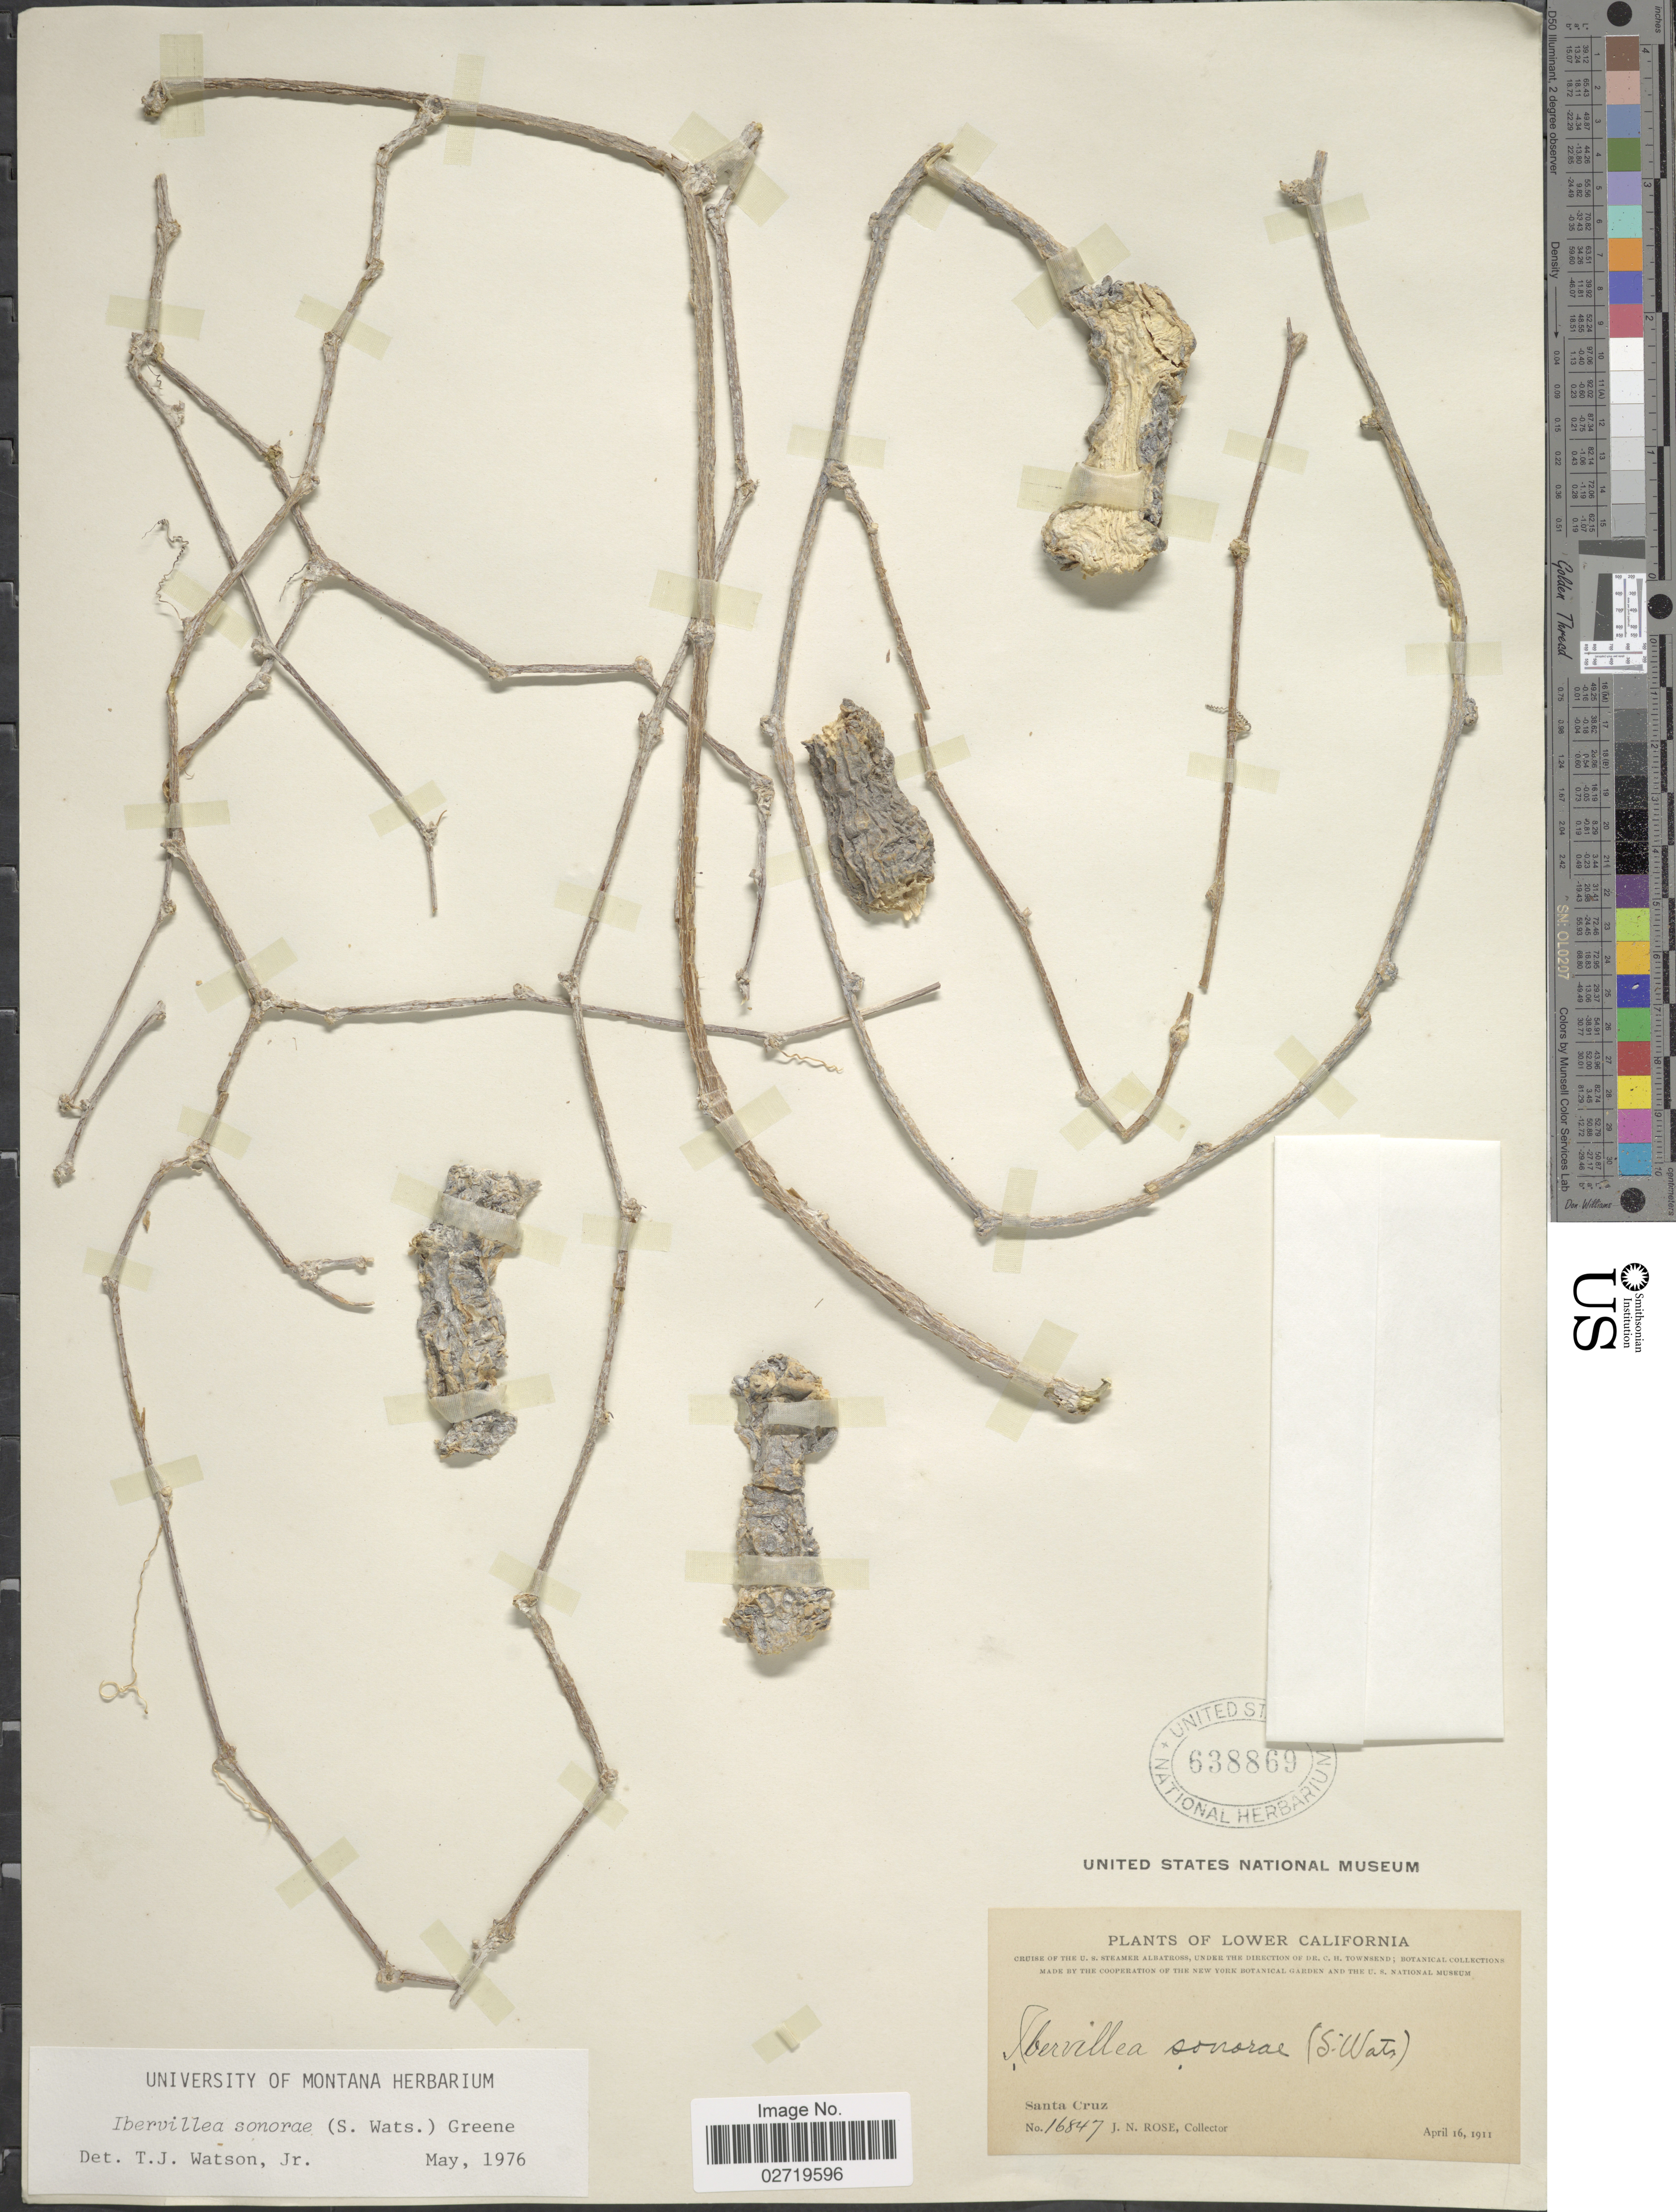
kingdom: Plantae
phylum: Tracheophyta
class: Magnoliopsida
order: Cucurbitales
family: Cucurbitaceae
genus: Ibervillea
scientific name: Ibervillea sonorae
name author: (S. Watson) Greene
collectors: J. N. Rose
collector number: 16847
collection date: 1911-04-16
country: Mexico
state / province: Baja California Norte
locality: Lower California, Santa Cruz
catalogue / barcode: US 638869